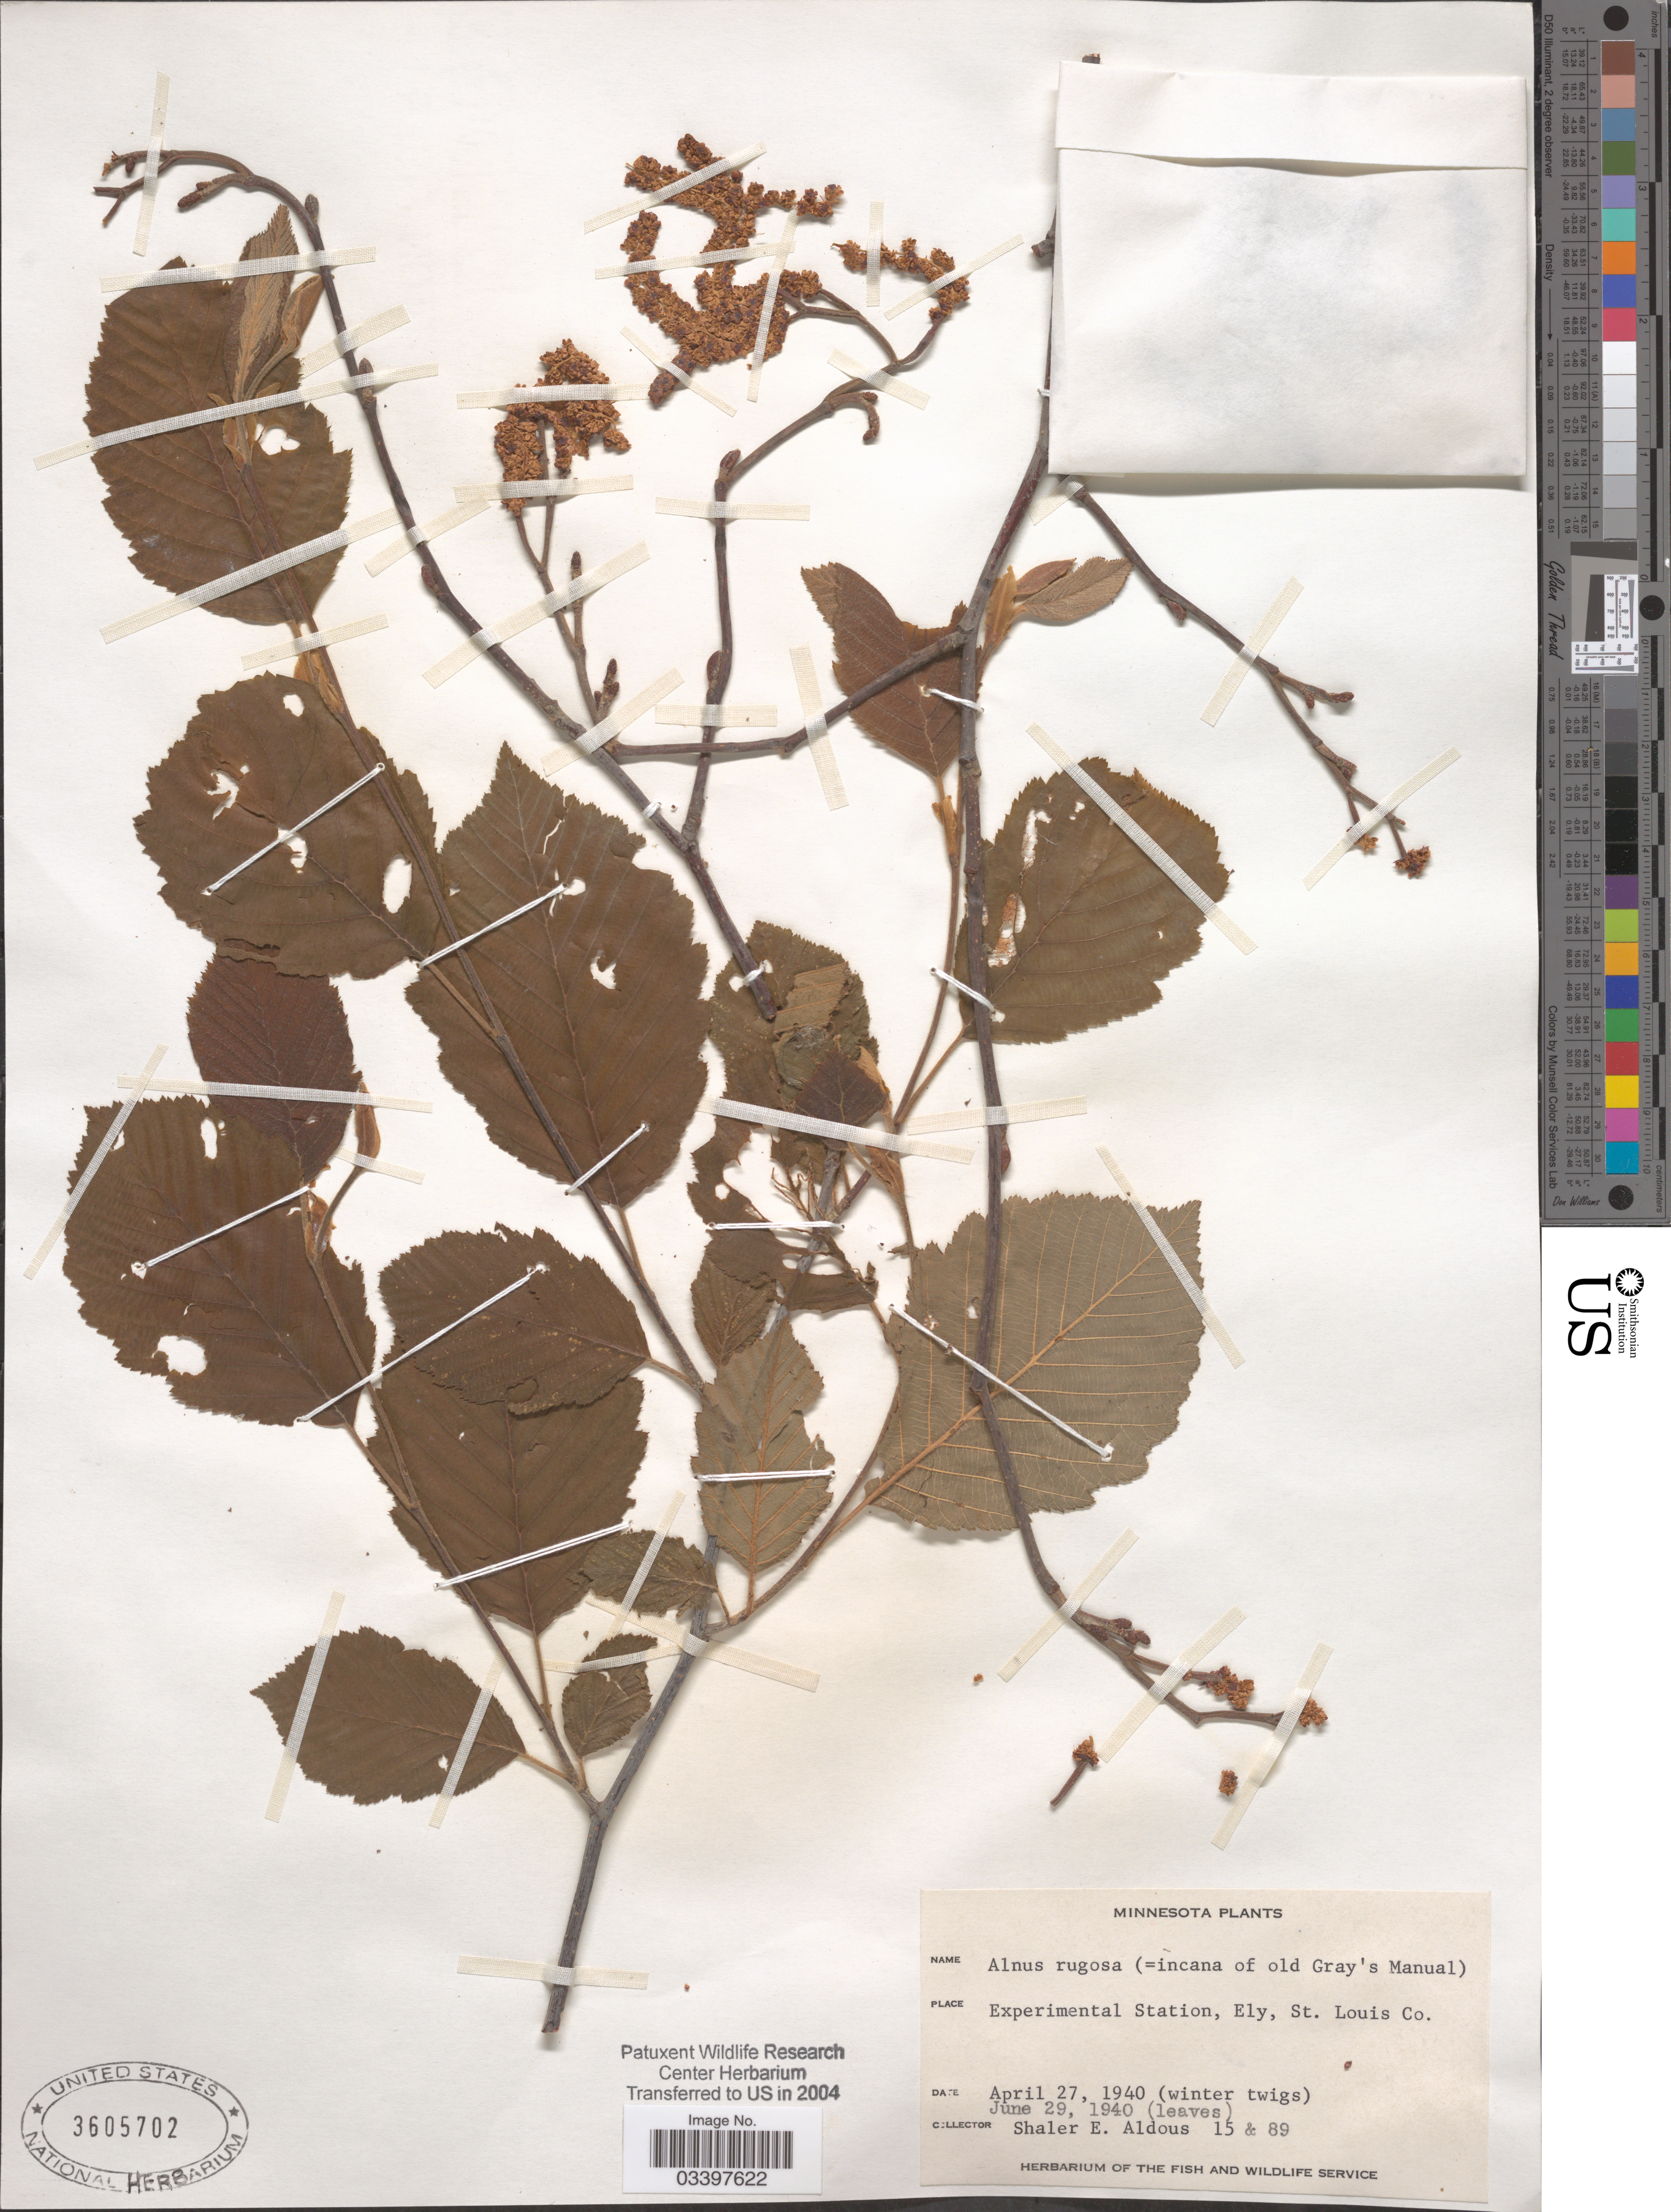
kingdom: Plantae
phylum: Tracheophyta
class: Magnoliopsida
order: Fagales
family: Betulaceae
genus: Alnus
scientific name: Alnus incana subsp. rugosa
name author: (Du Roi) R.T. Clausen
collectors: S. Aldous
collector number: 15/89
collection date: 1940-04-27/1940-06-29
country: United States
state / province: Minnesota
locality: Experimental Station, Ely, St. Louis Co.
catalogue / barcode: US 3605702